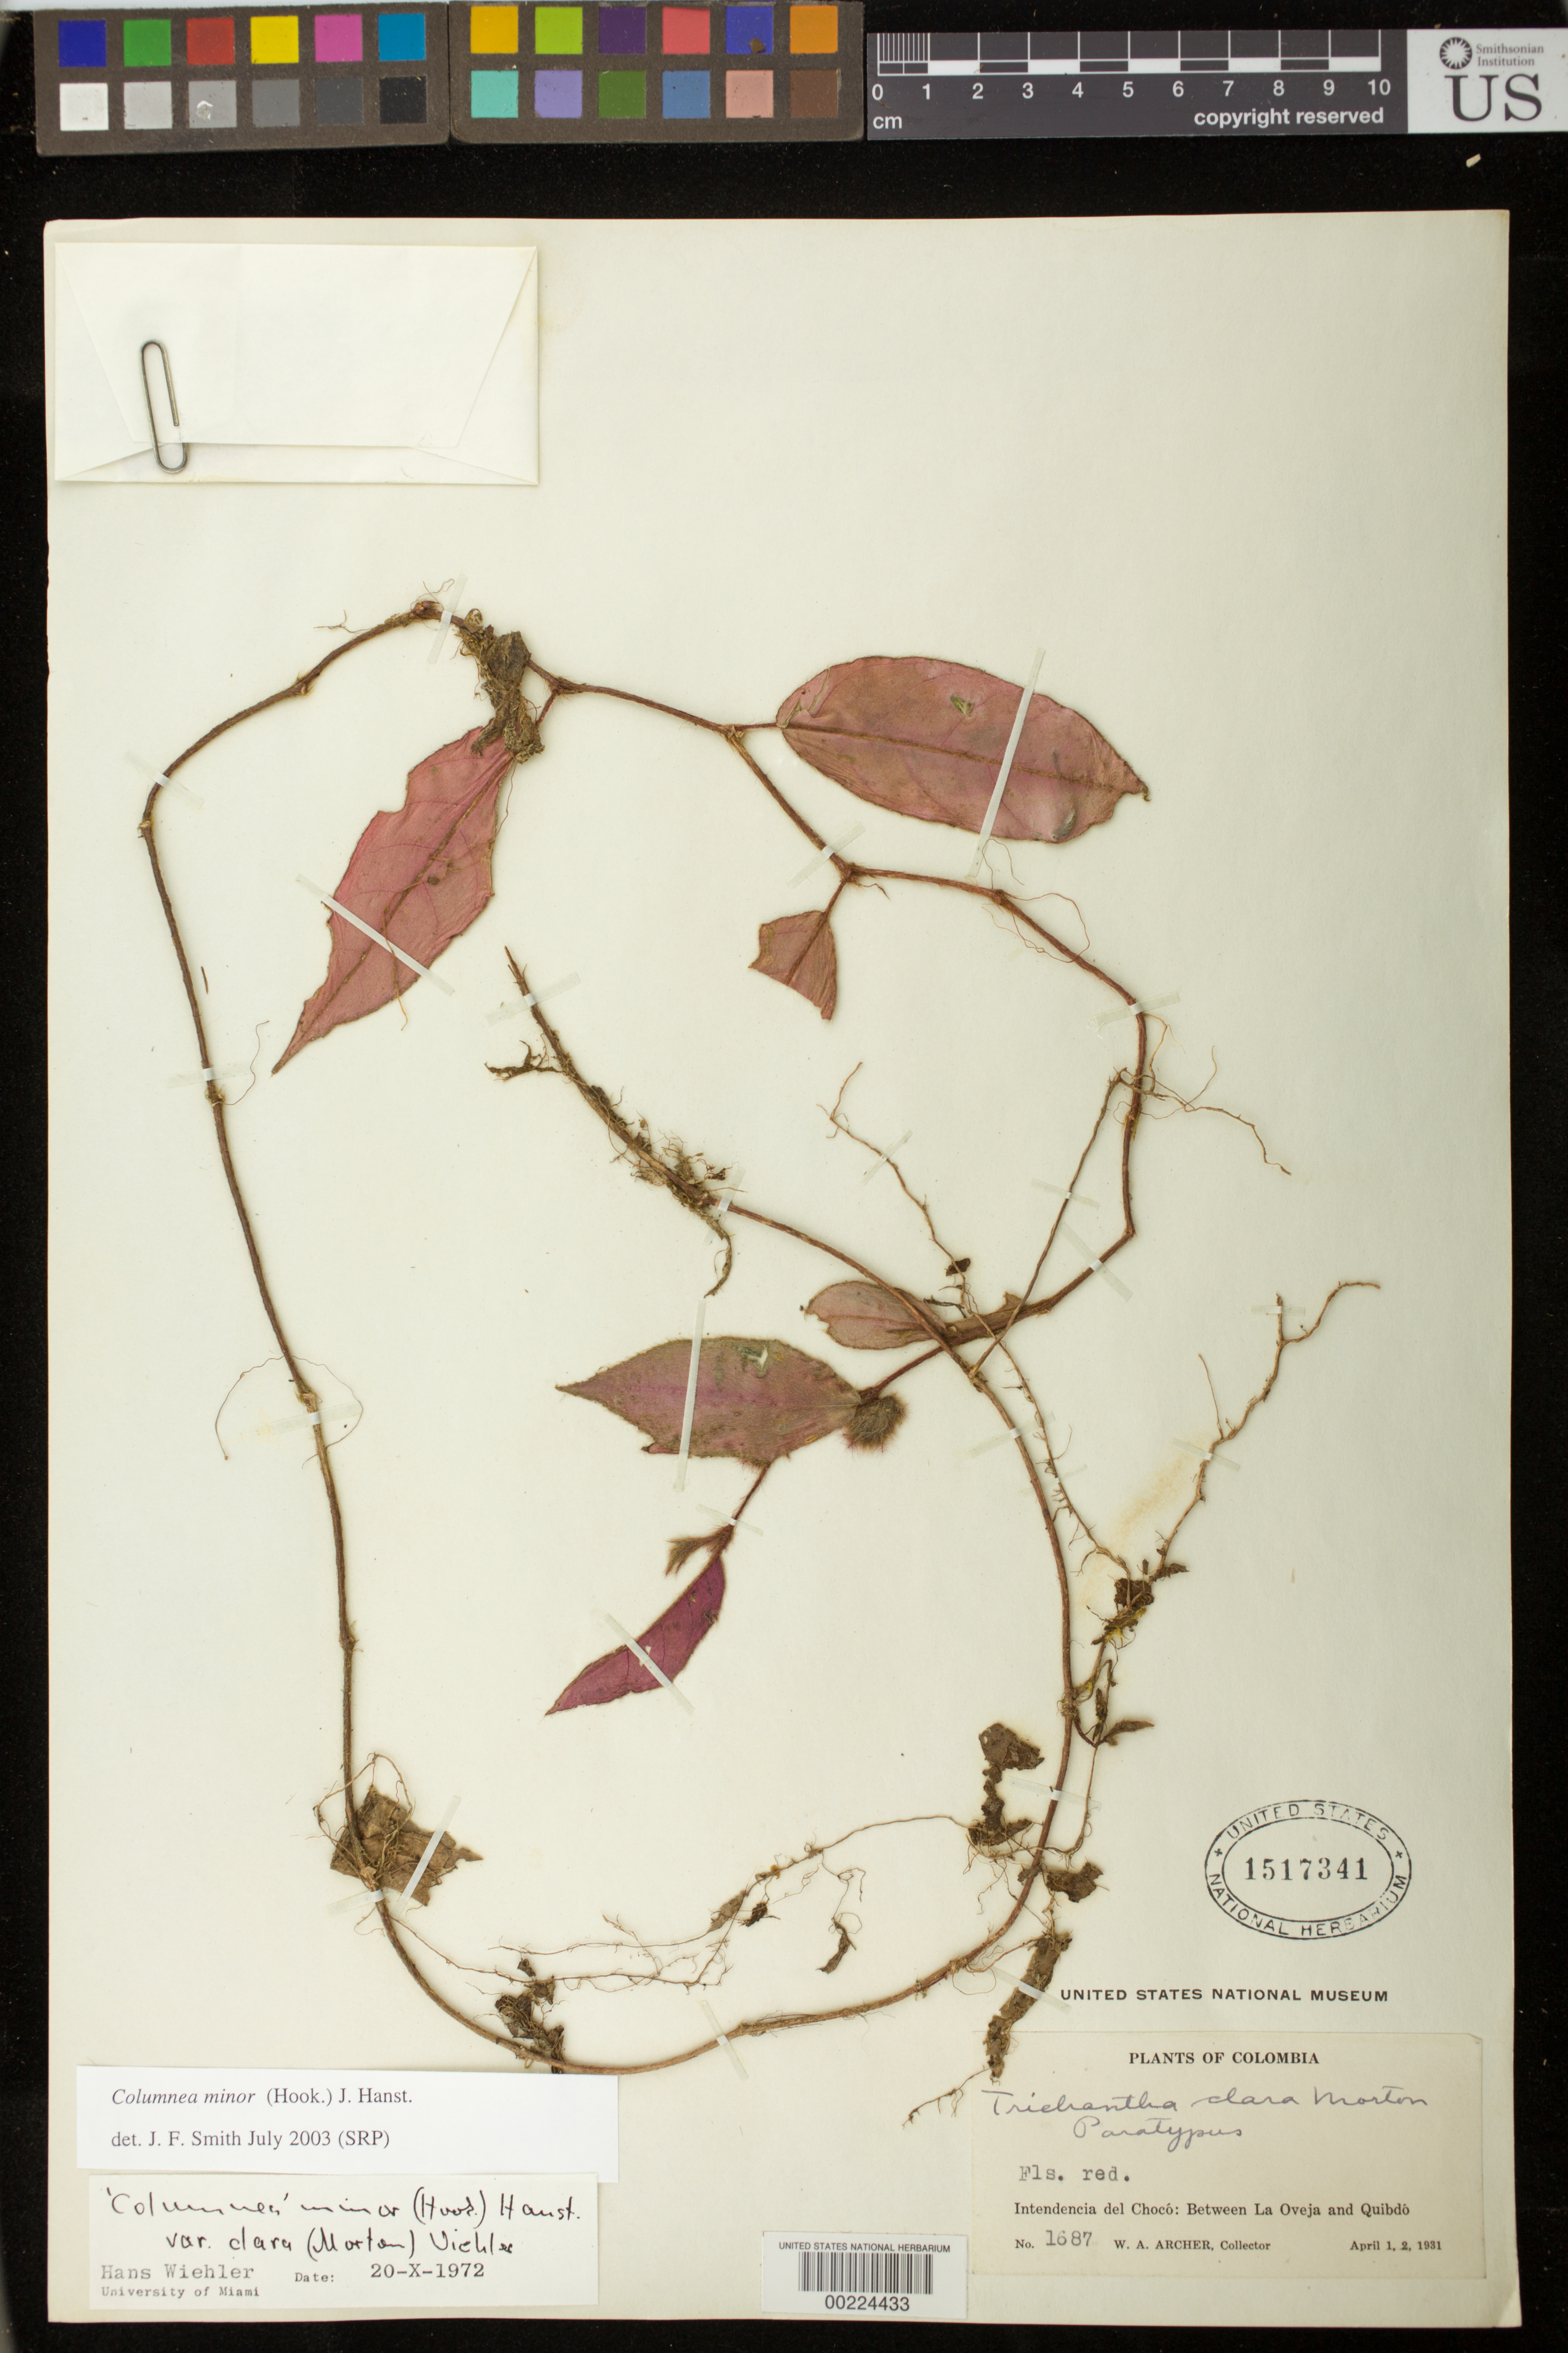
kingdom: Plantae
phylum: Tracheophyta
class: Magnoliopsida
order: Lamiales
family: Gesneriaceae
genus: Columnea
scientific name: Columnea minor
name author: (Hook.) Hanst.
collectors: A. W. Archer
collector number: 1687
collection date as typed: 1-2 Apr 1931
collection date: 1931-04-01/1931-04-02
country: Colombia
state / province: Chocó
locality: Between La Oveja and Quibdo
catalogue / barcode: US 1517341